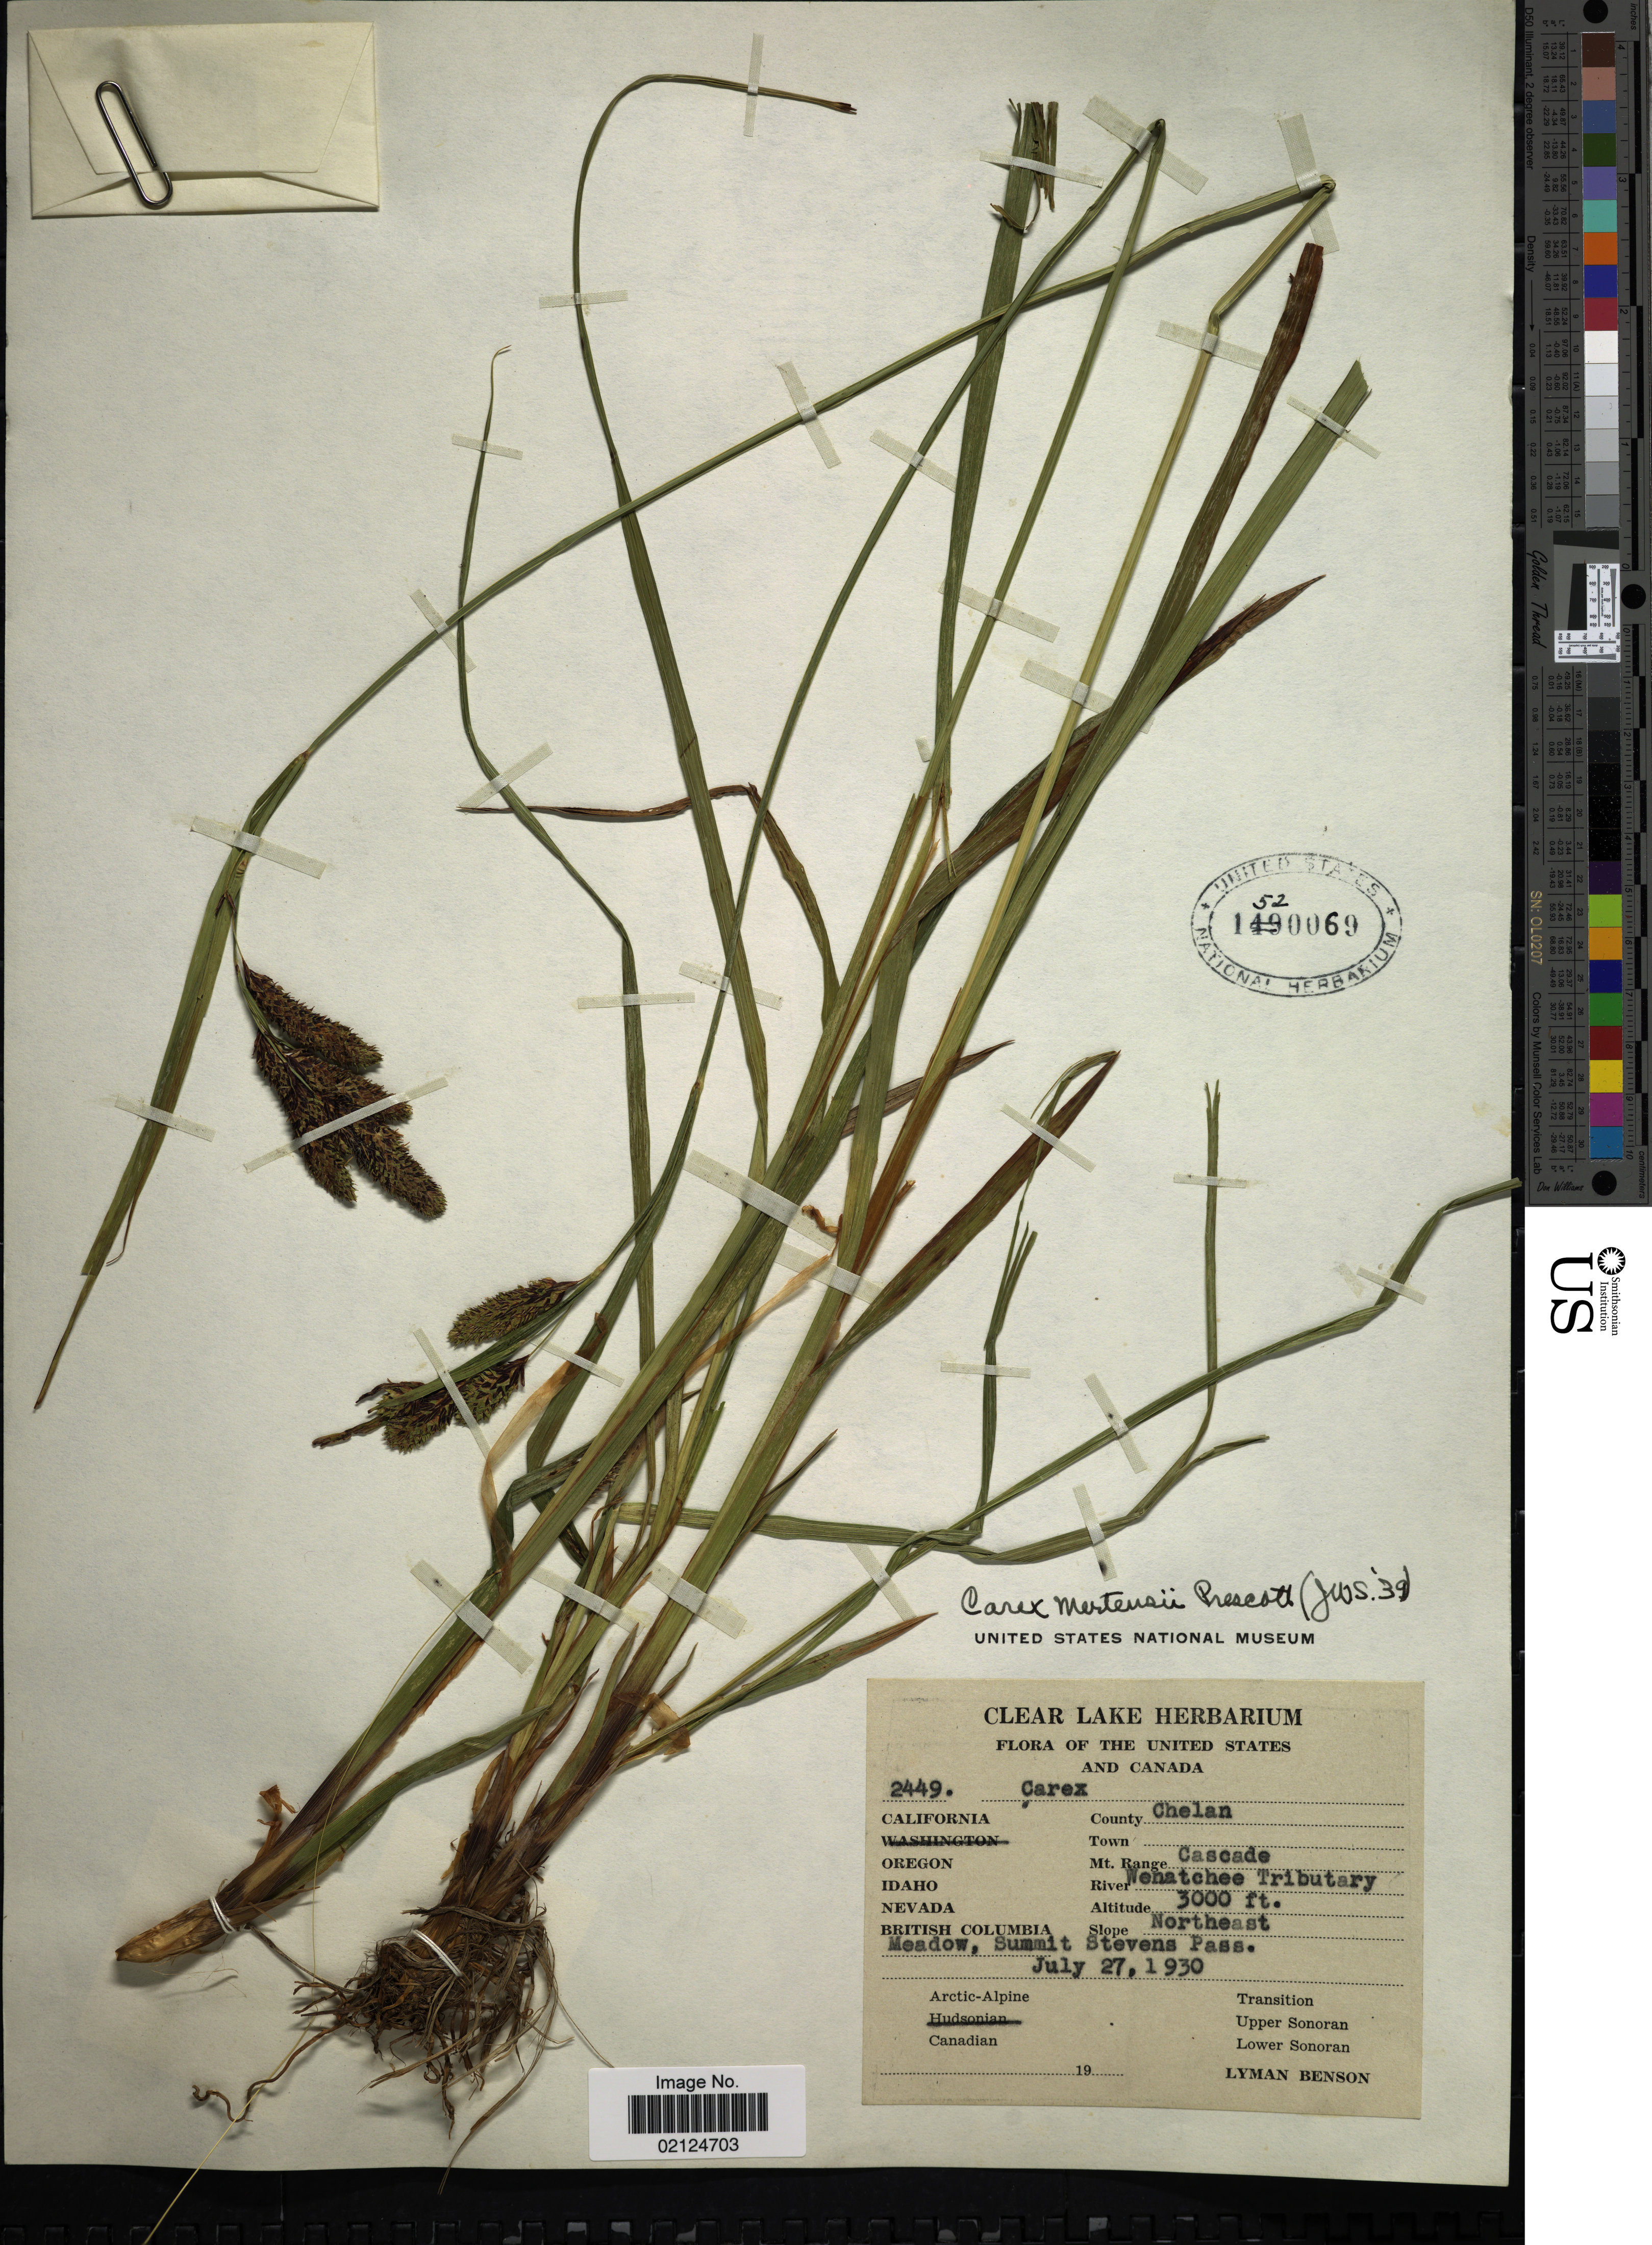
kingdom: Plantae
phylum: Tracheophyta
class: Liliopsida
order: Poales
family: Cyperaceae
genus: Carex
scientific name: Carex mertensii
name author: J.D. Prescott ex Bong.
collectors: L. D. Benson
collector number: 2449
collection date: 1930-07-27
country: United States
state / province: Washington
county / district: Chelan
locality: Mt. Range Cascade. Wehatchee Tributary, Slope Northeast, Summit Stevens Pass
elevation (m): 914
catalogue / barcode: US 1520069